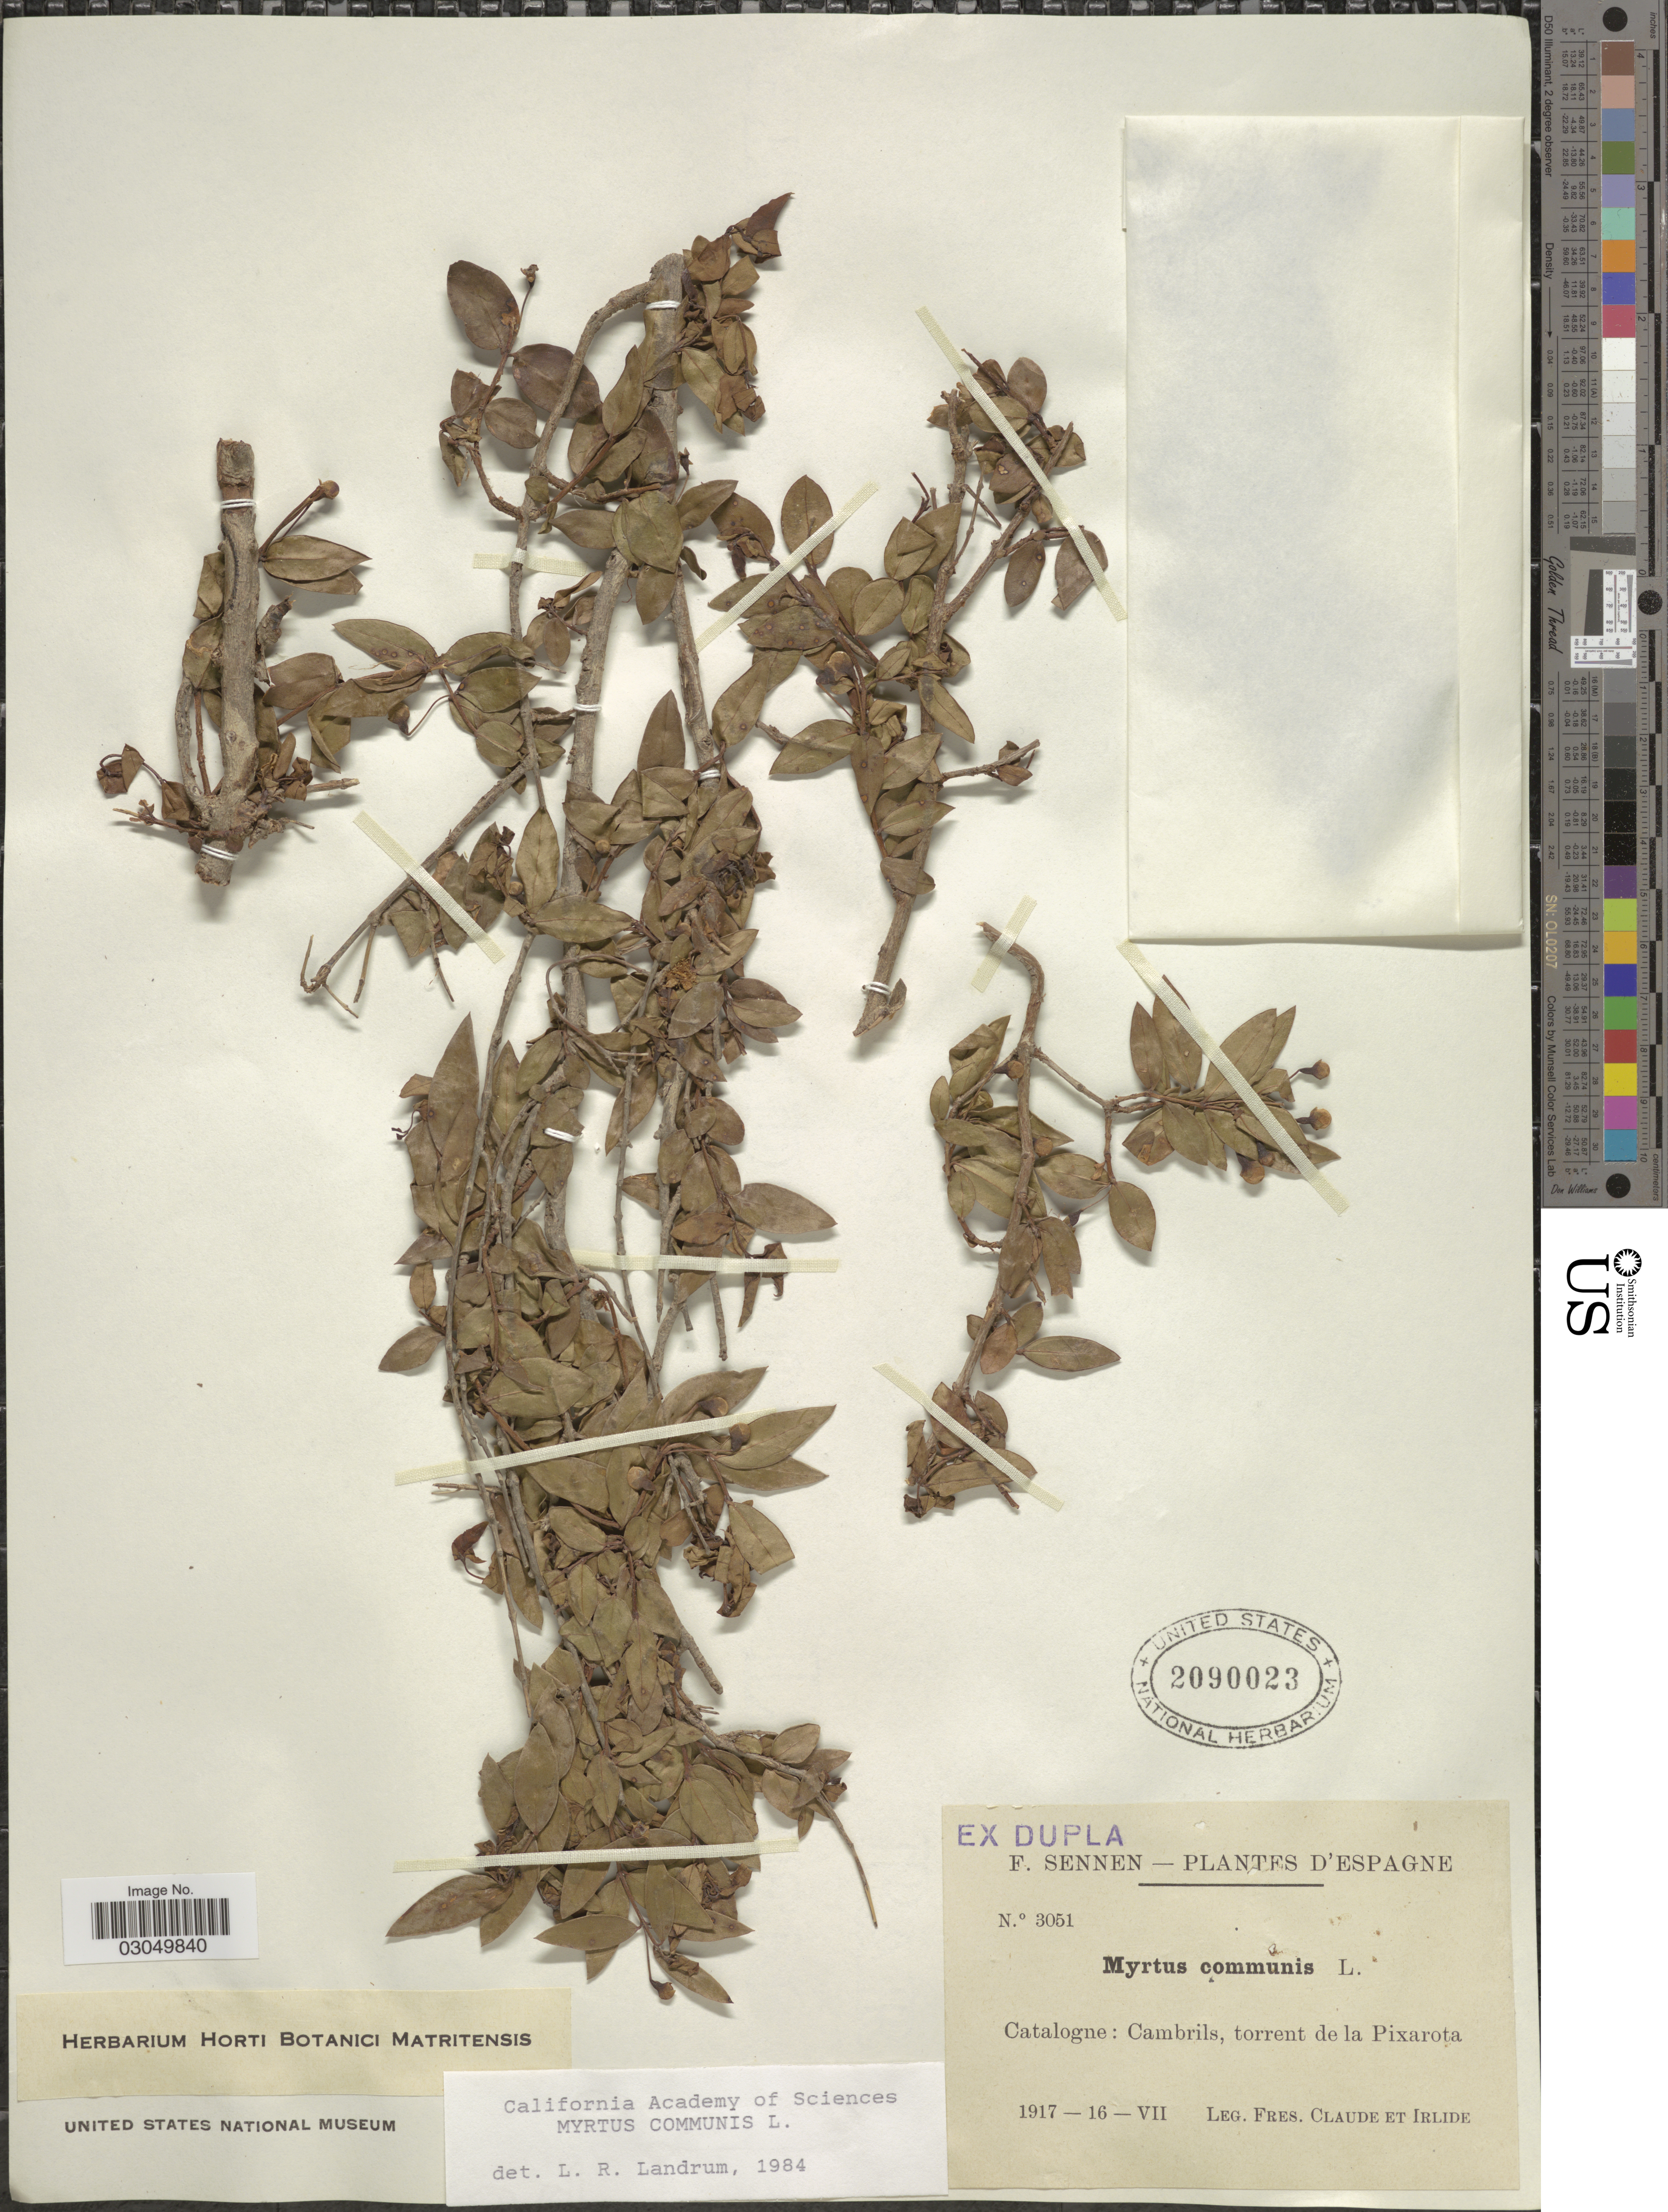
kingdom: Plantae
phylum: Tracheophyta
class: Magnoliopsida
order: Myrtales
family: Myrtaceae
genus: Myrtus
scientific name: Myrtus communis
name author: L.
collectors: E. Sennen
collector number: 3051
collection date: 1917-07-16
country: Spain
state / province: Catalunya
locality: Espagne. Catalogne: Cambrils, torrent de la Pixarota.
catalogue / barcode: US 2090023